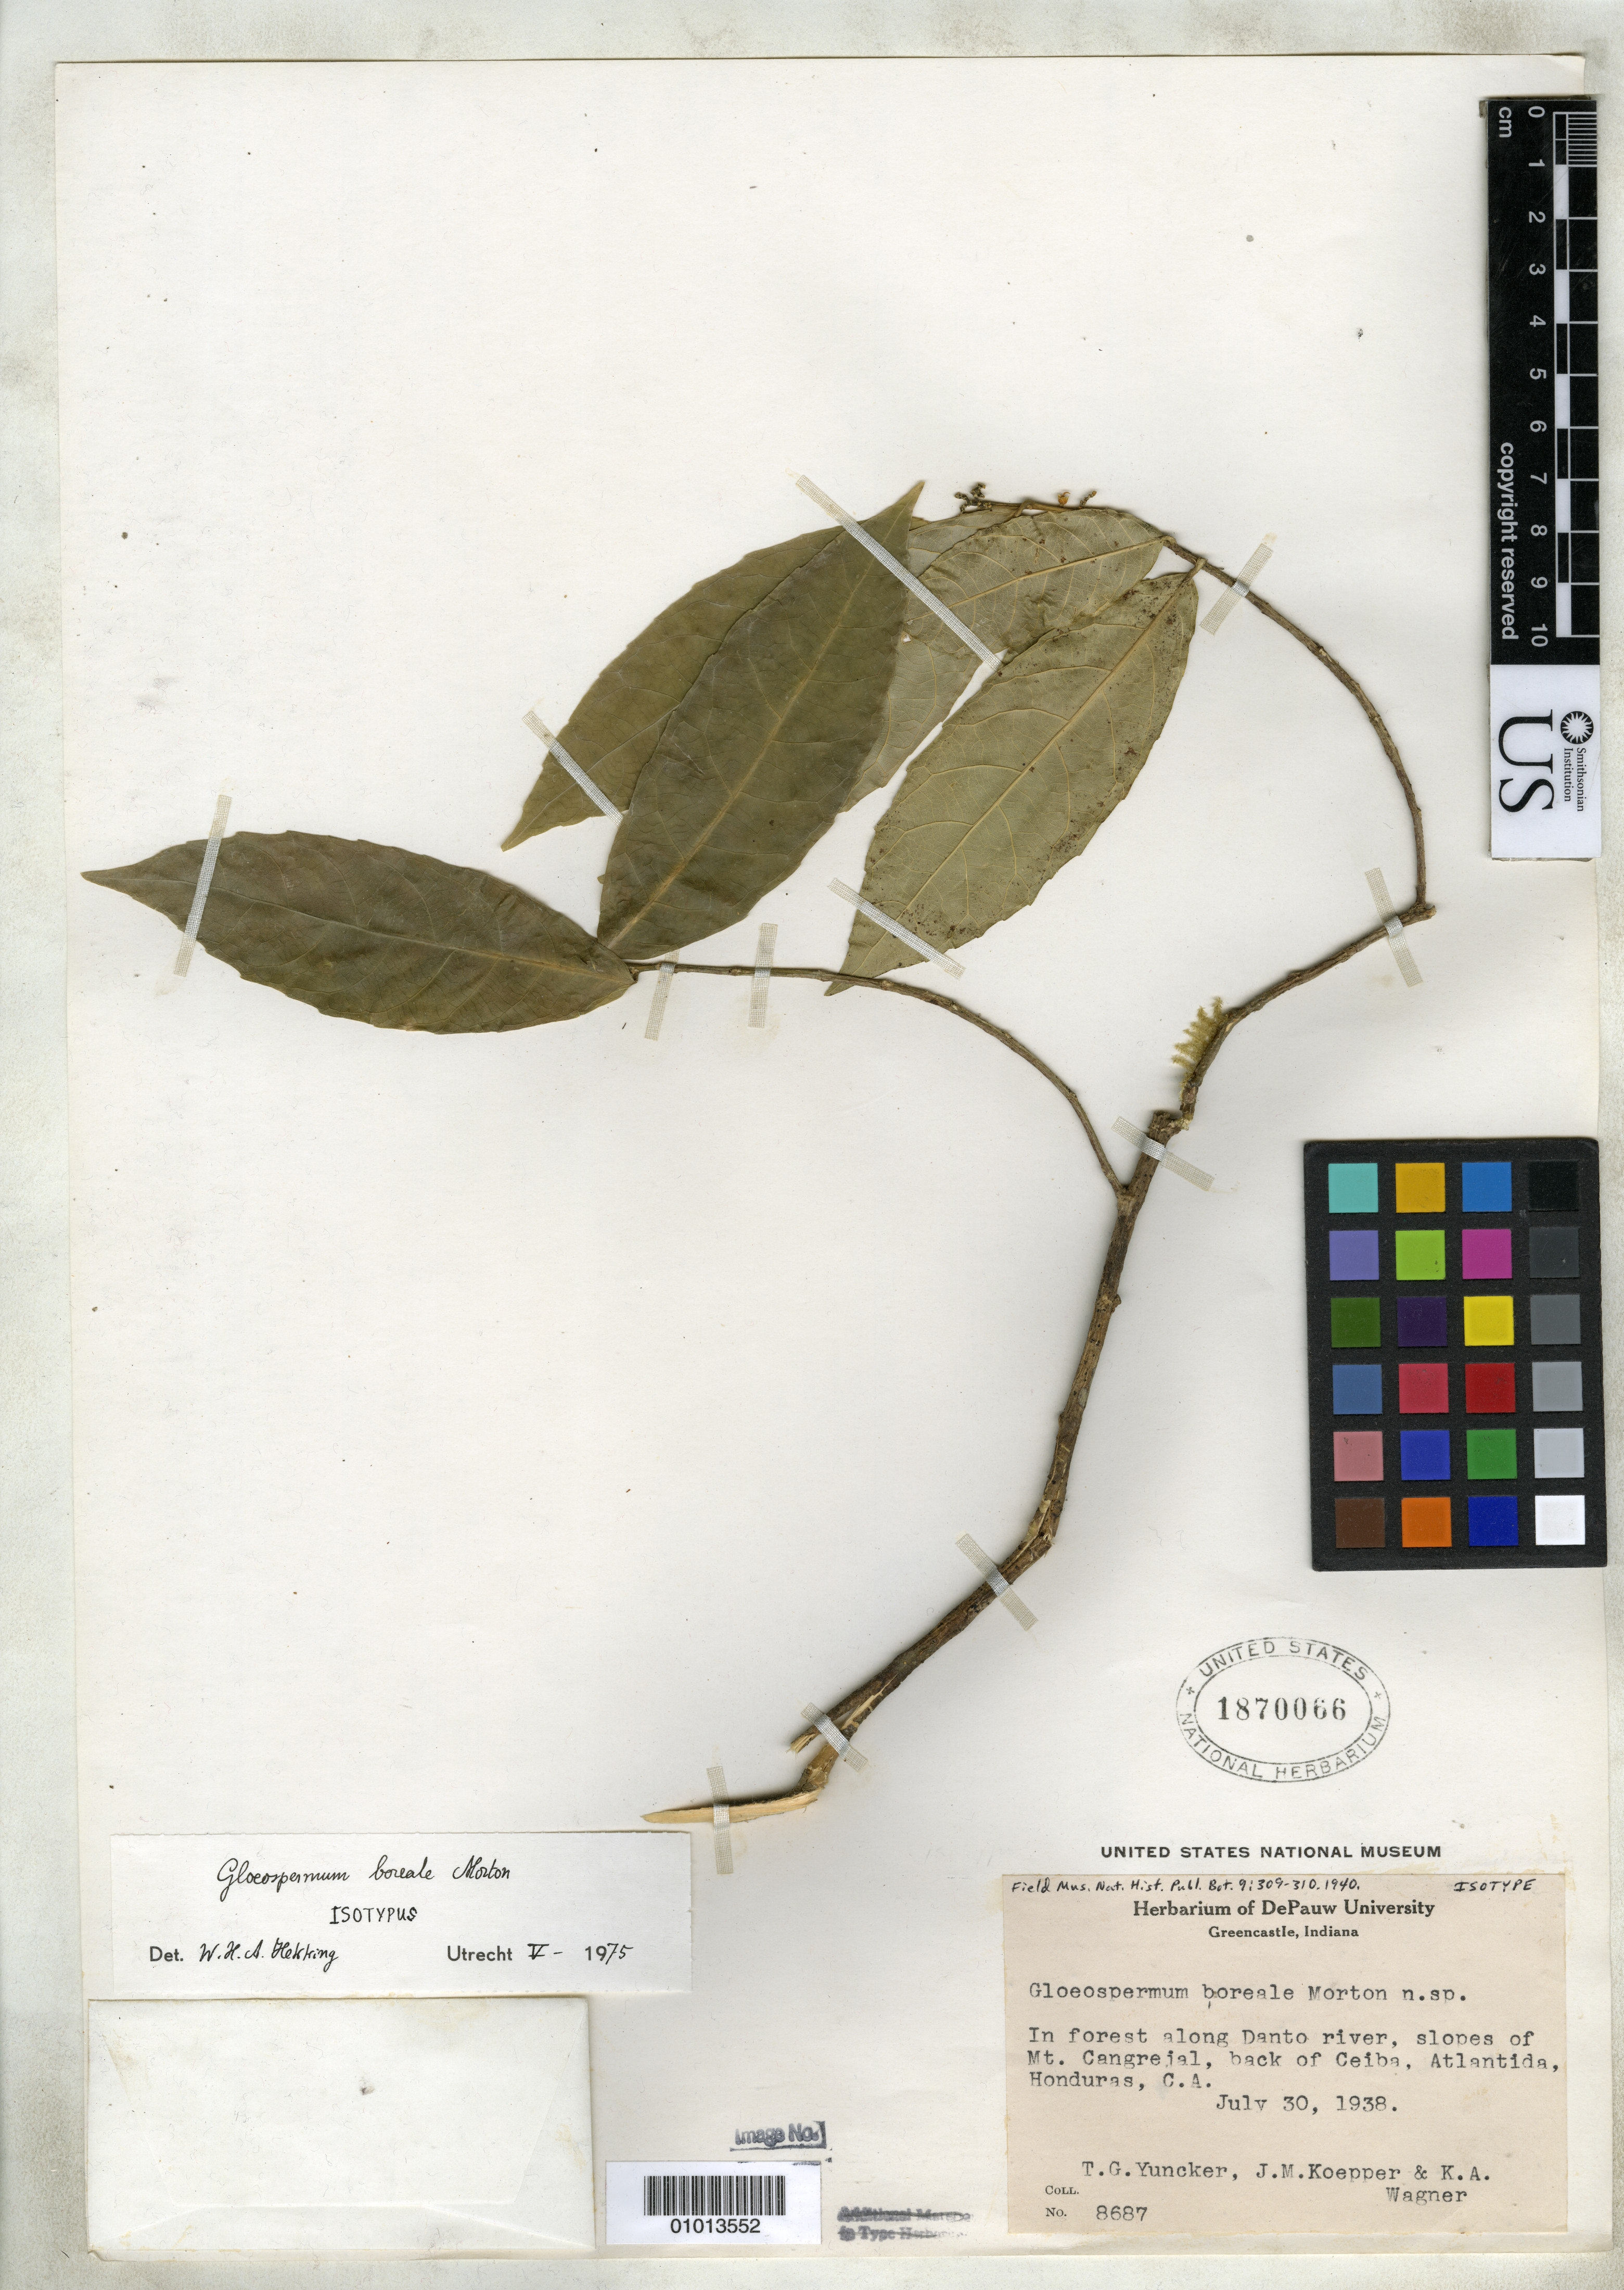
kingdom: Plantae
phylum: Tracheophyta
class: Magnoliopsida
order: Malpighiales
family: Violaceae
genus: Gloeospermum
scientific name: Gloeospermum boreale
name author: C.V. Morton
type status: Isotype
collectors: T. G. Yuncker, J. M. Koepper & K. A. Wagner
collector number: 8687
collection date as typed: Jul 1938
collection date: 1938-07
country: Honduras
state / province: Atlántida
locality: In forest along Danto river, slopes of Mt. Cangrejal, back of Ceiba.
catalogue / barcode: US 1870066